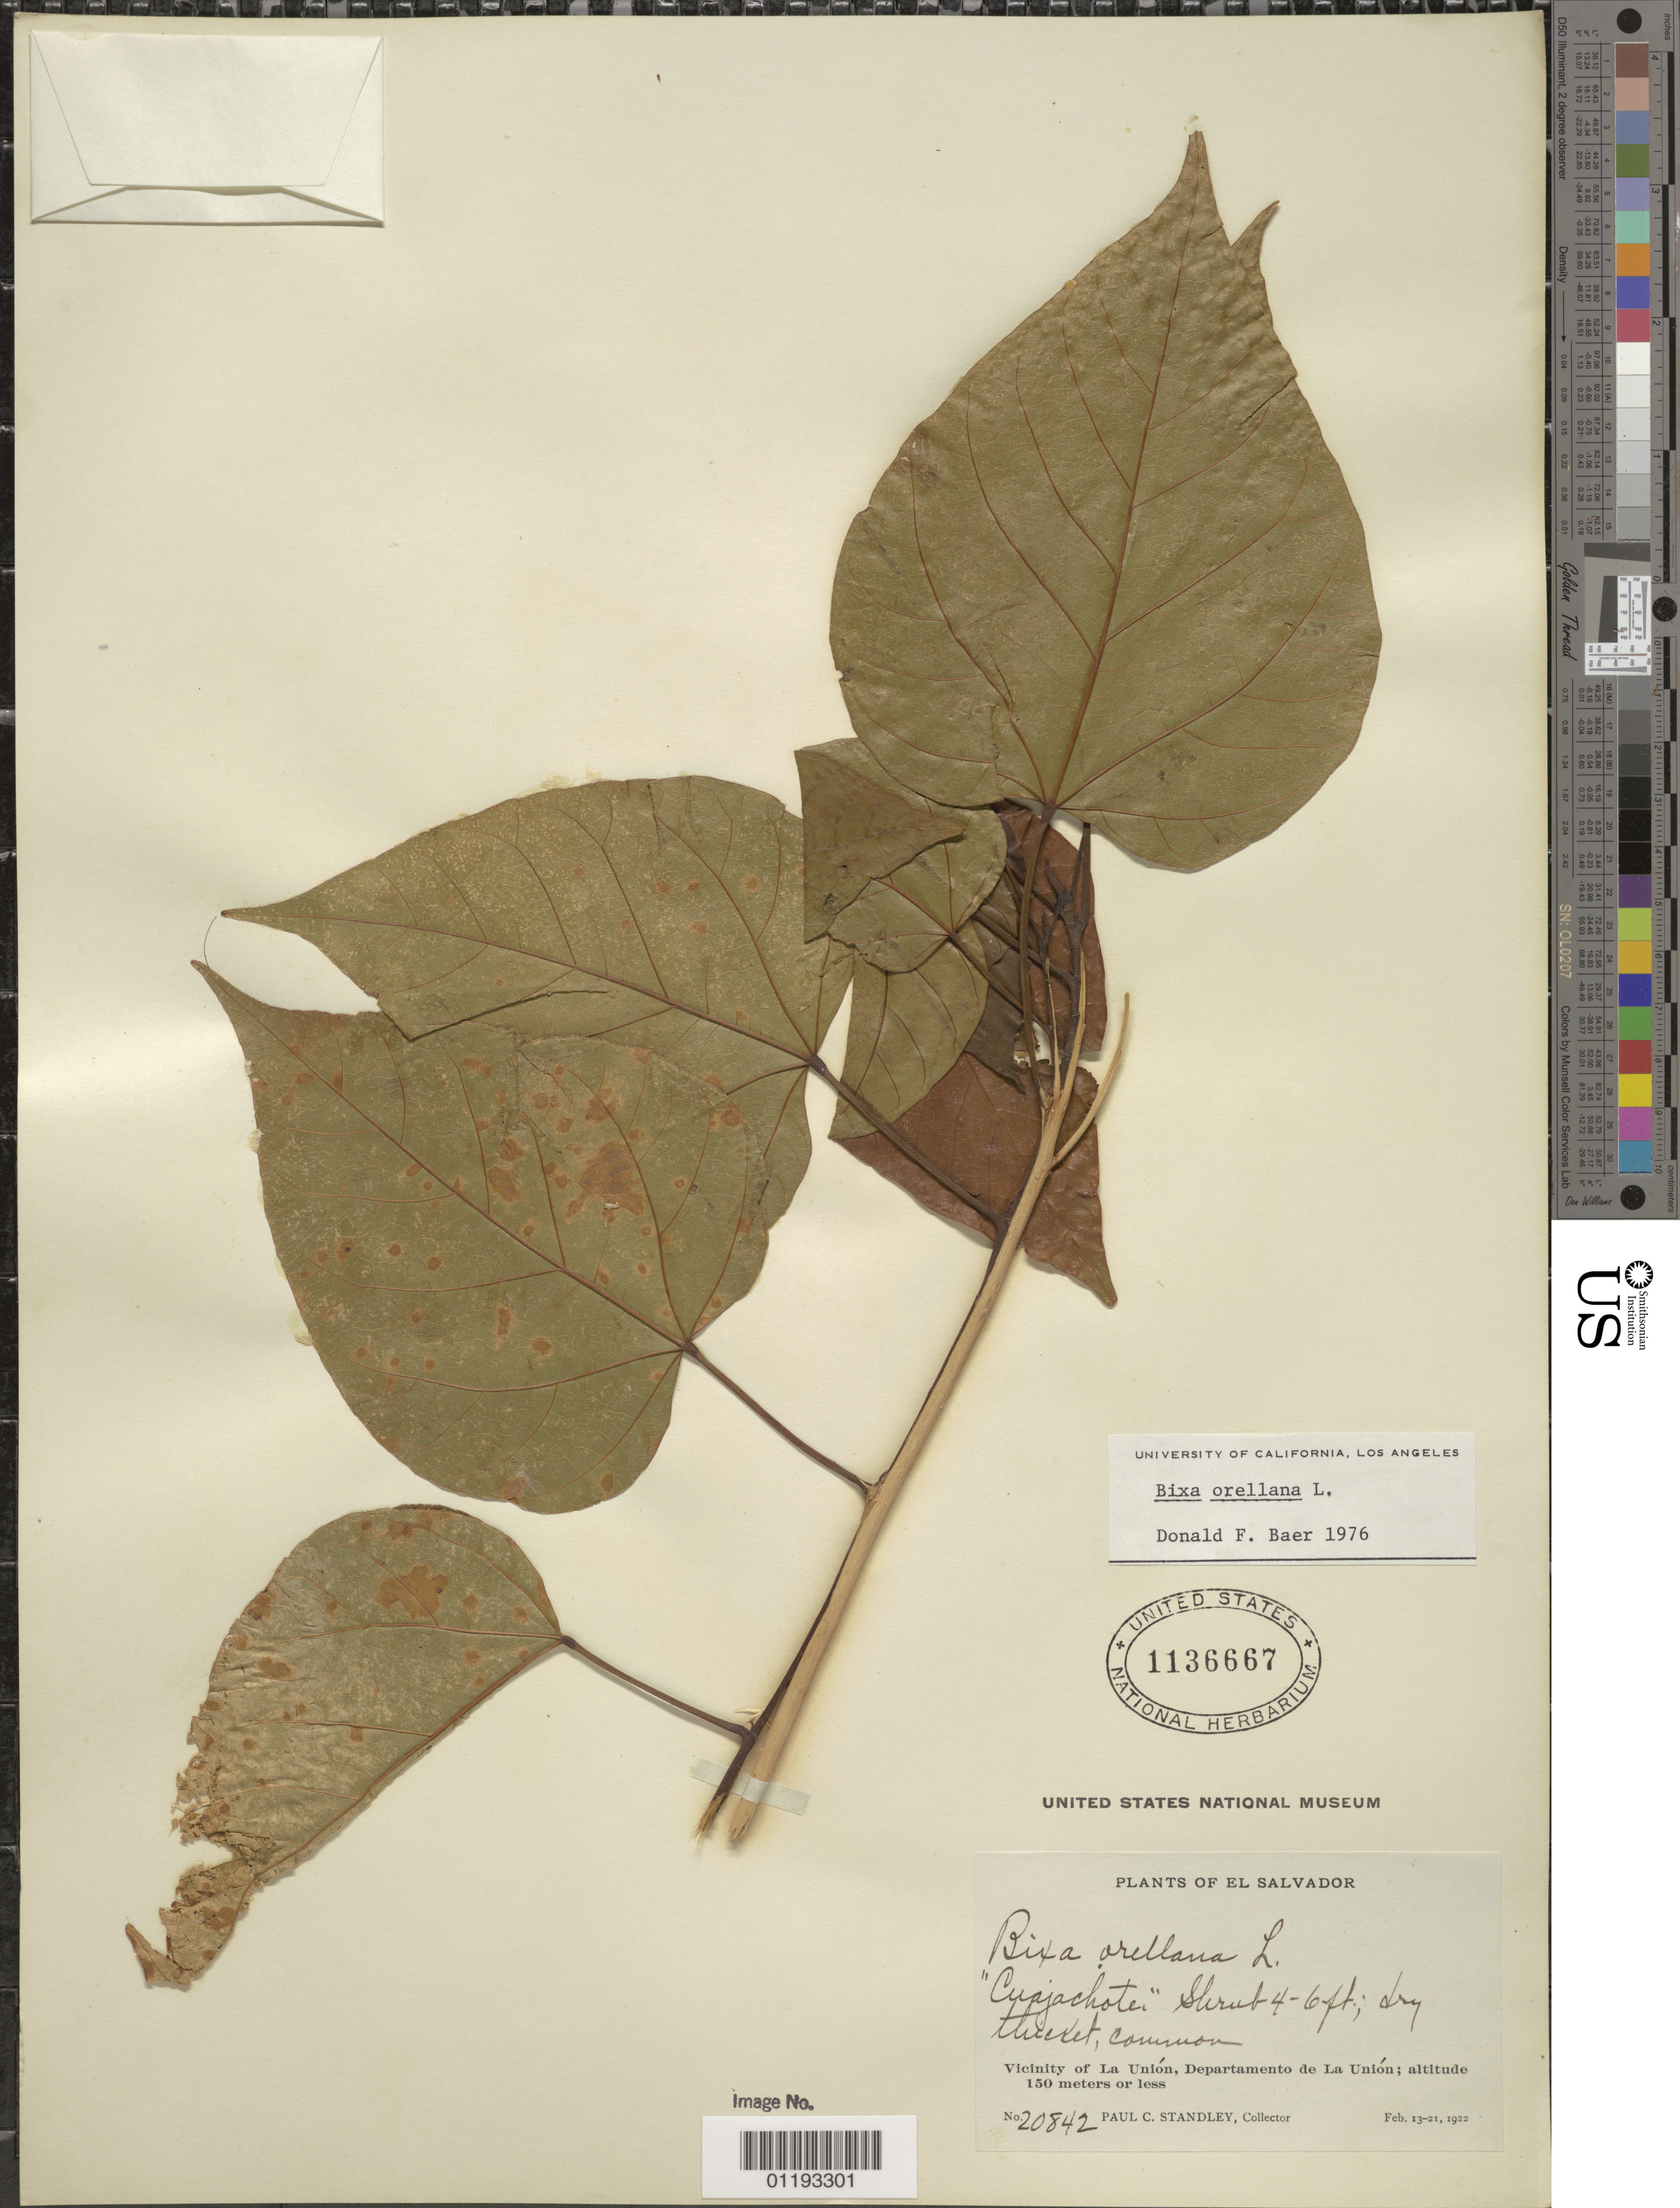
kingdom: Plantae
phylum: Tracheophyta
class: Magnoliopsida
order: Malvales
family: Bixaceae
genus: Bixa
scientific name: Bixa orellana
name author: L.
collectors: P. C. Standley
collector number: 20842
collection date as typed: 13 Feb 1922 to 21 Feb 1922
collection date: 1922-02-13/1922-02-21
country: El Salvador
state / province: La Unión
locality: Vicinity of La Unión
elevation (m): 0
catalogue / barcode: US 1136667